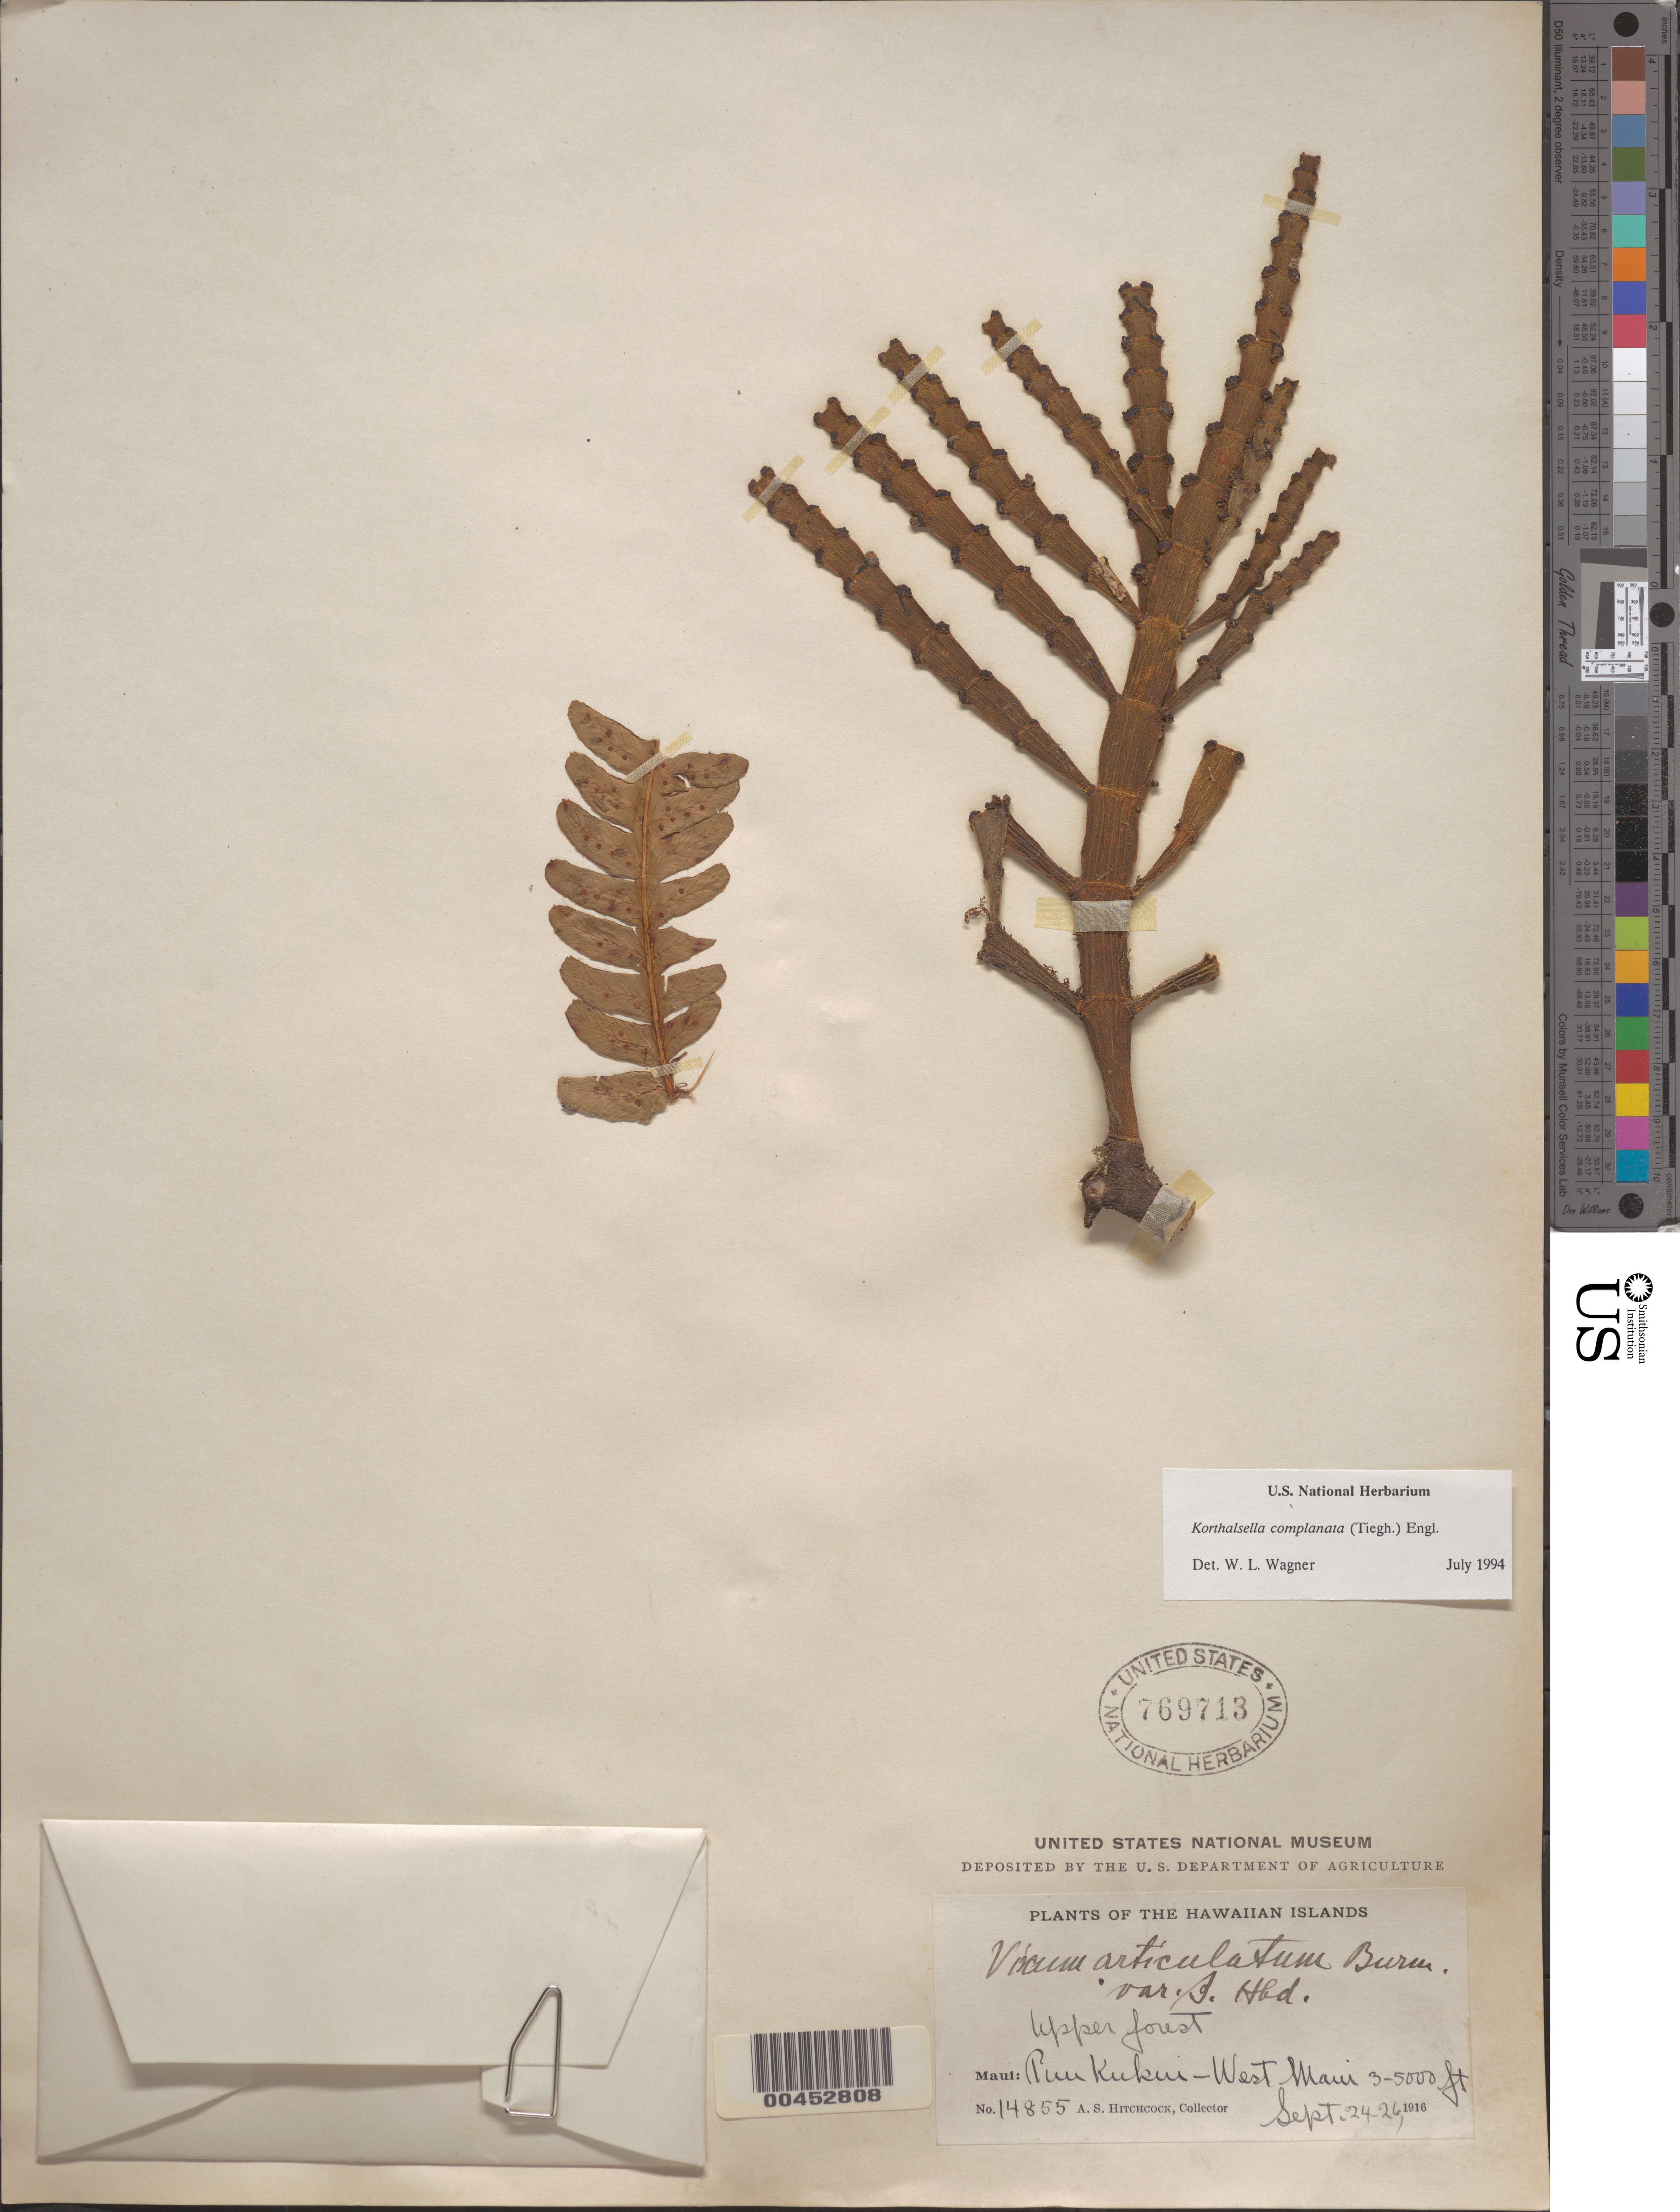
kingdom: Plantae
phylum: Tracheophyta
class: Magnoliopsida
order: Santalales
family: Viscaceae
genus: Korthalsella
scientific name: Korthalsella complanata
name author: (Tiegh.) Engl.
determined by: Wagner, W. L., (BOT), Smithsonian Institution - National Museum of Natural History (UNITED STATES)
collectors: A. S. Hitchcock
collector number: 14855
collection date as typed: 24 Sep 1916 to 26 Sep 1916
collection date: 1916-09-24/1916-09-26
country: United States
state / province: Hawaii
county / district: Maui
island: Maui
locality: Upper forest, Puu Kukui - W Maui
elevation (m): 914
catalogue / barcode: US 769713